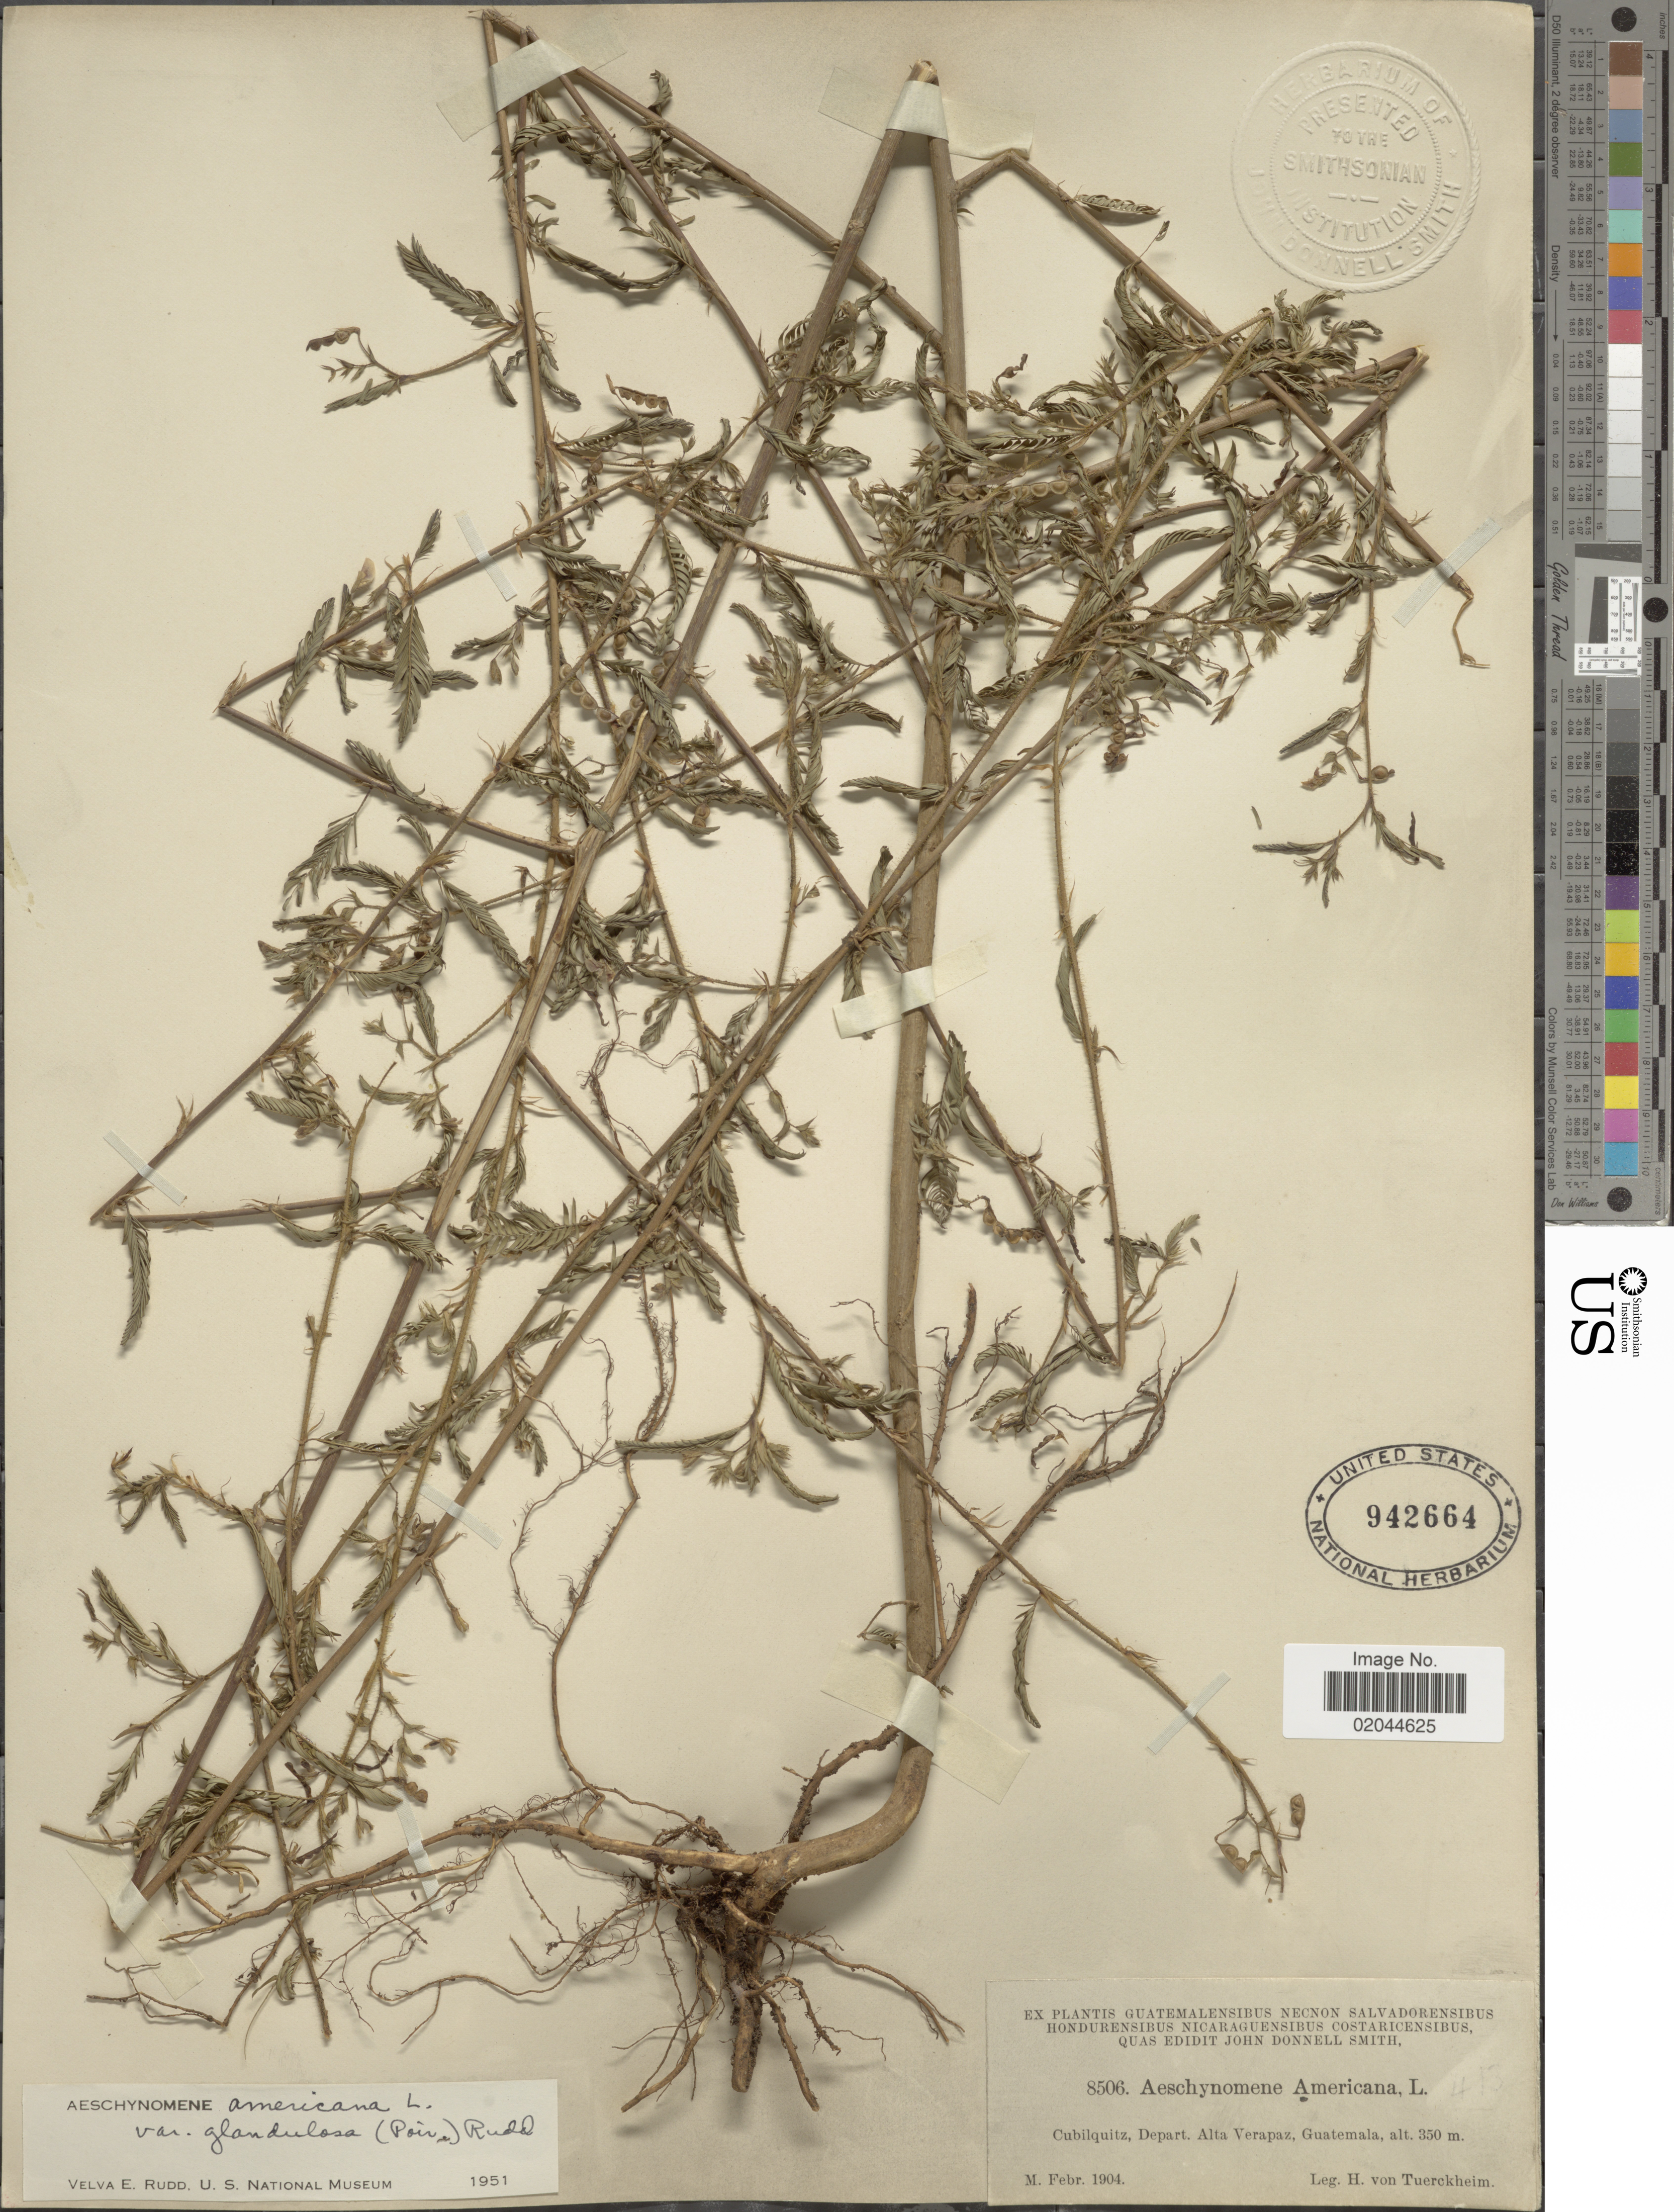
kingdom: Plantae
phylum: Tracheophyta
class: Magnoliopsida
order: Fabales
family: Fabaceae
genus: Aeschynomene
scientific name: Aeschynomene americana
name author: L.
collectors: H. von Türckheim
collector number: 8506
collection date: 1904-02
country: Guatemala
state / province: Alta Verapaz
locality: Cubilquitz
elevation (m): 350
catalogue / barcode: US 942664